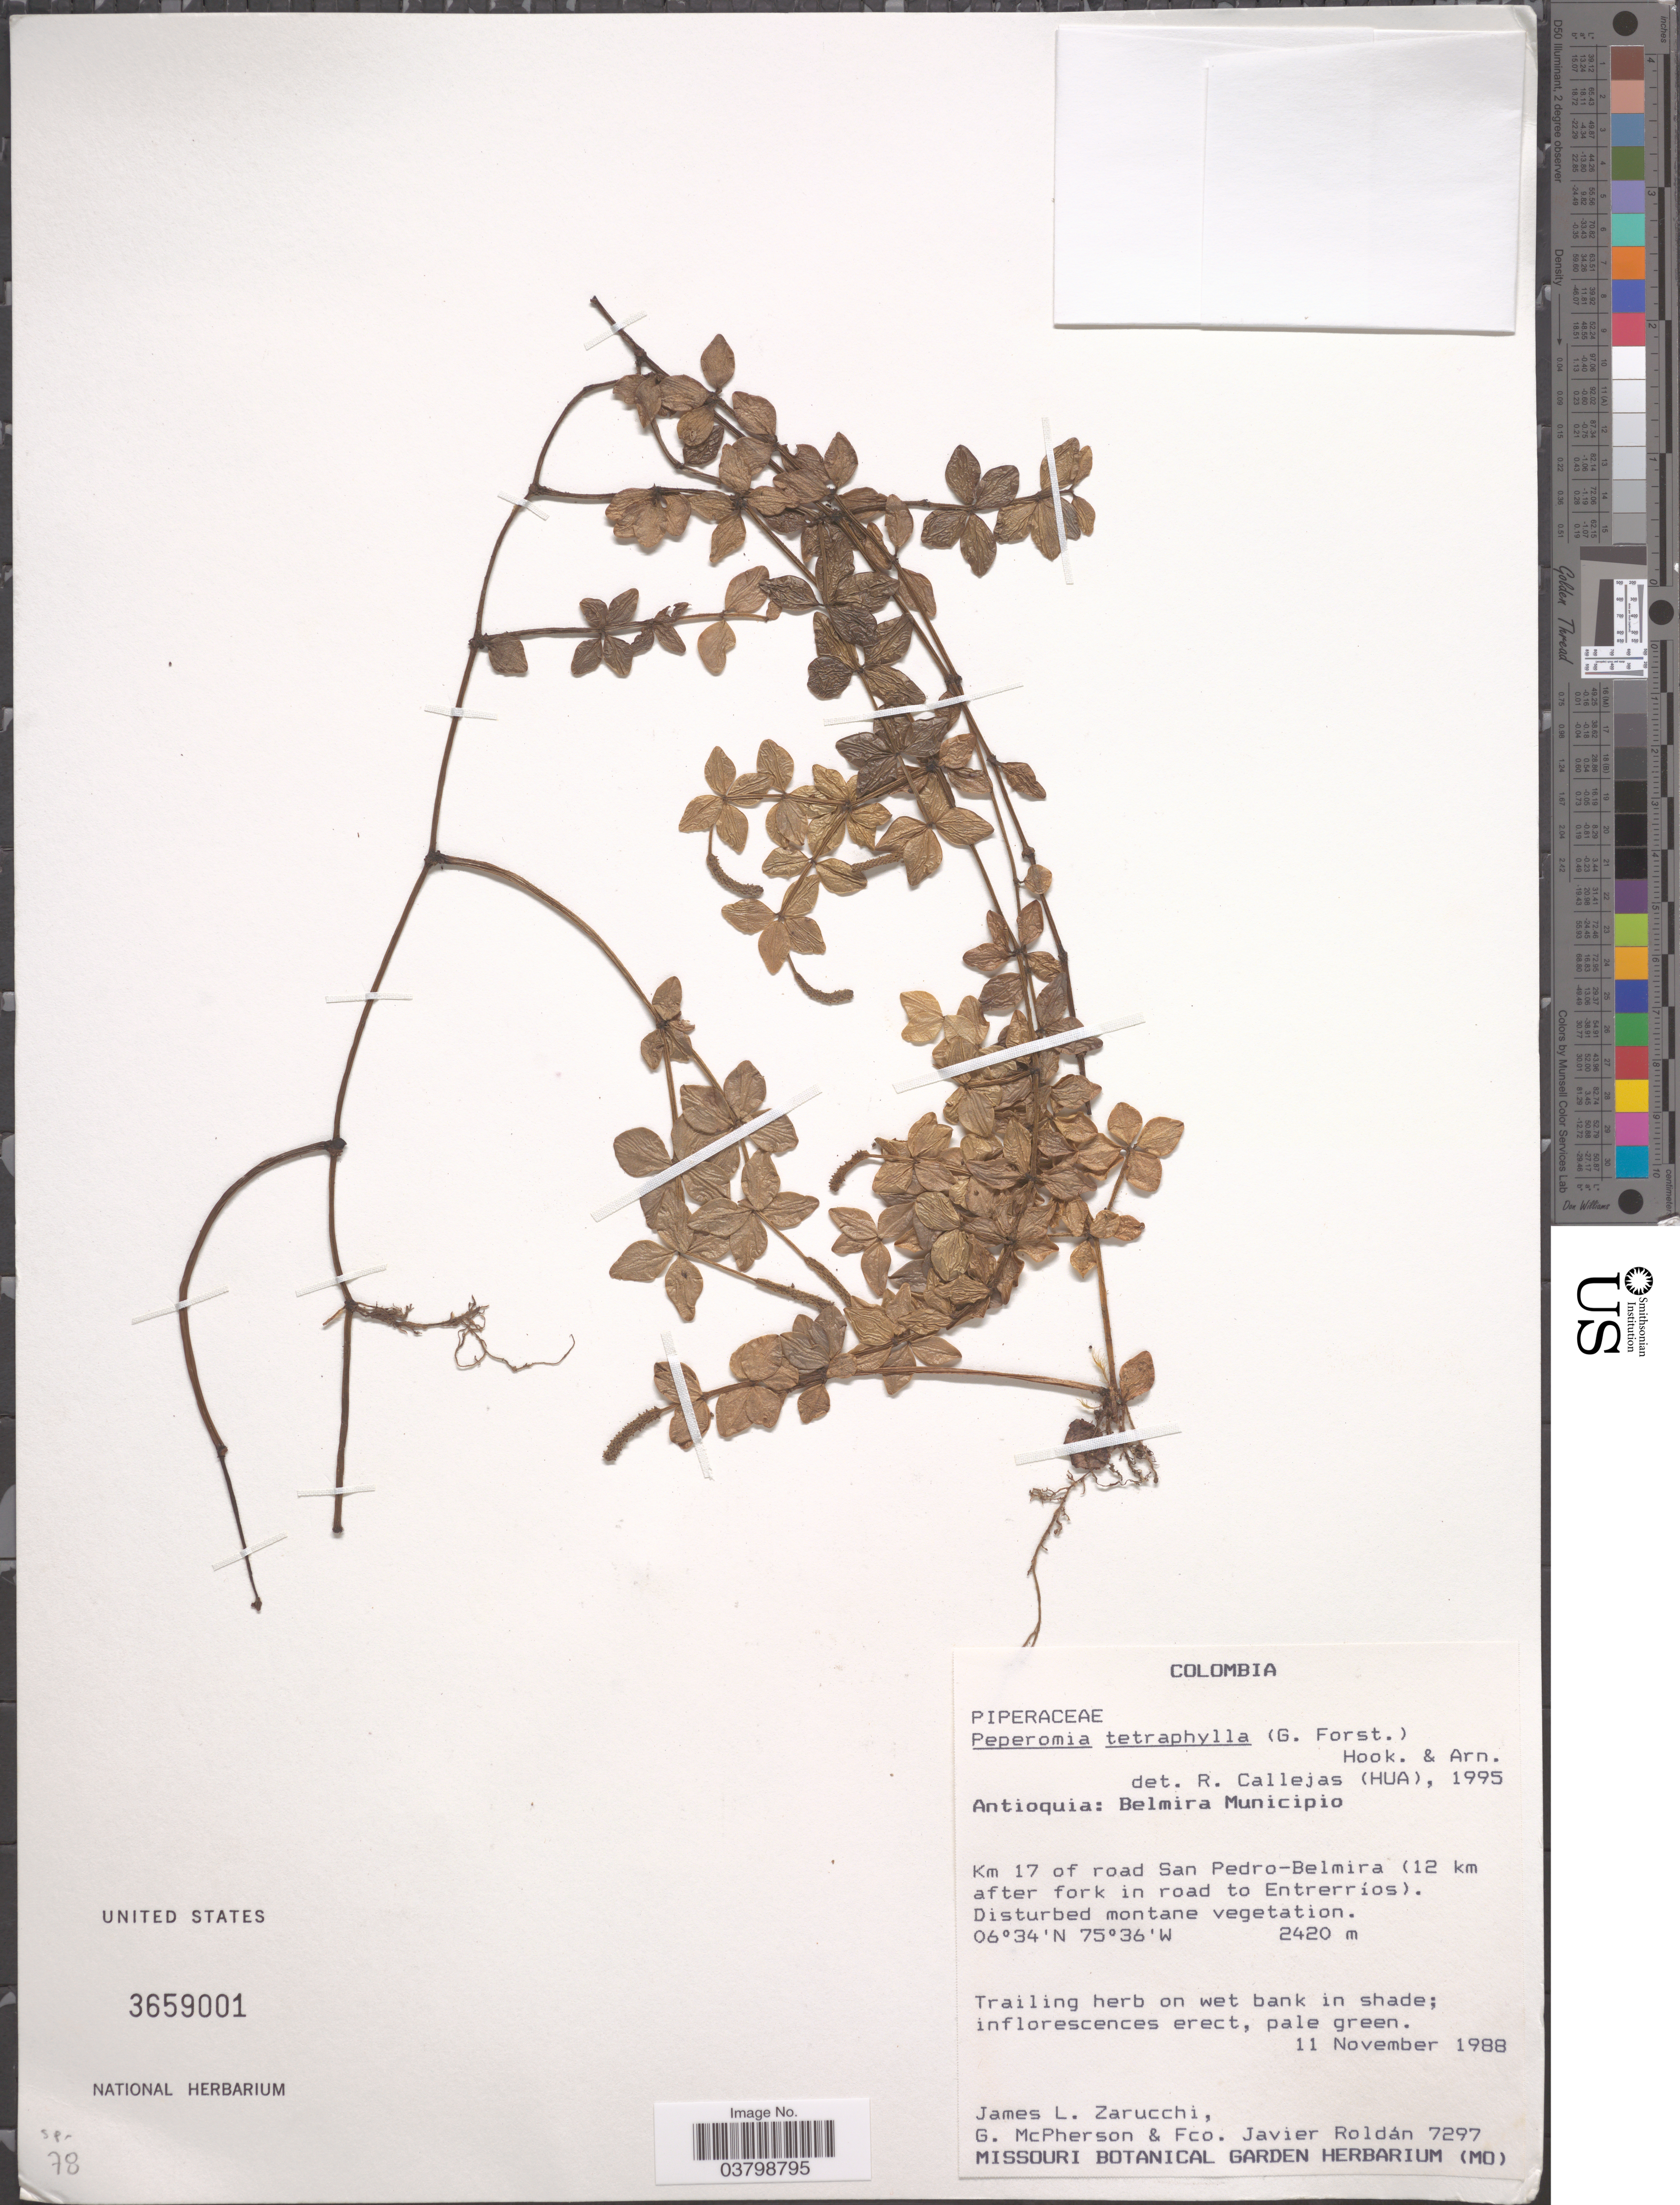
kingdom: Plantae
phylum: Tracheophyta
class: Magnoliopsida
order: Piperales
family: Piperaceae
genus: Peperomia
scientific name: Peperomia tetraphylla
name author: (G. Forst.) Hook. & Arn.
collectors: J. L. Zarucchi, G. McPherson & F. J. Roldán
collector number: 7297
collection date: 1988-11-11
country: Colombia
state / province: Antioquia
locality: Belmira Municipio. Km 17 of road San Pedro-Belmira (12 km after fork in road to Entrerríos).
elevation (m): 2420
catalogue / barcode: US 3659001